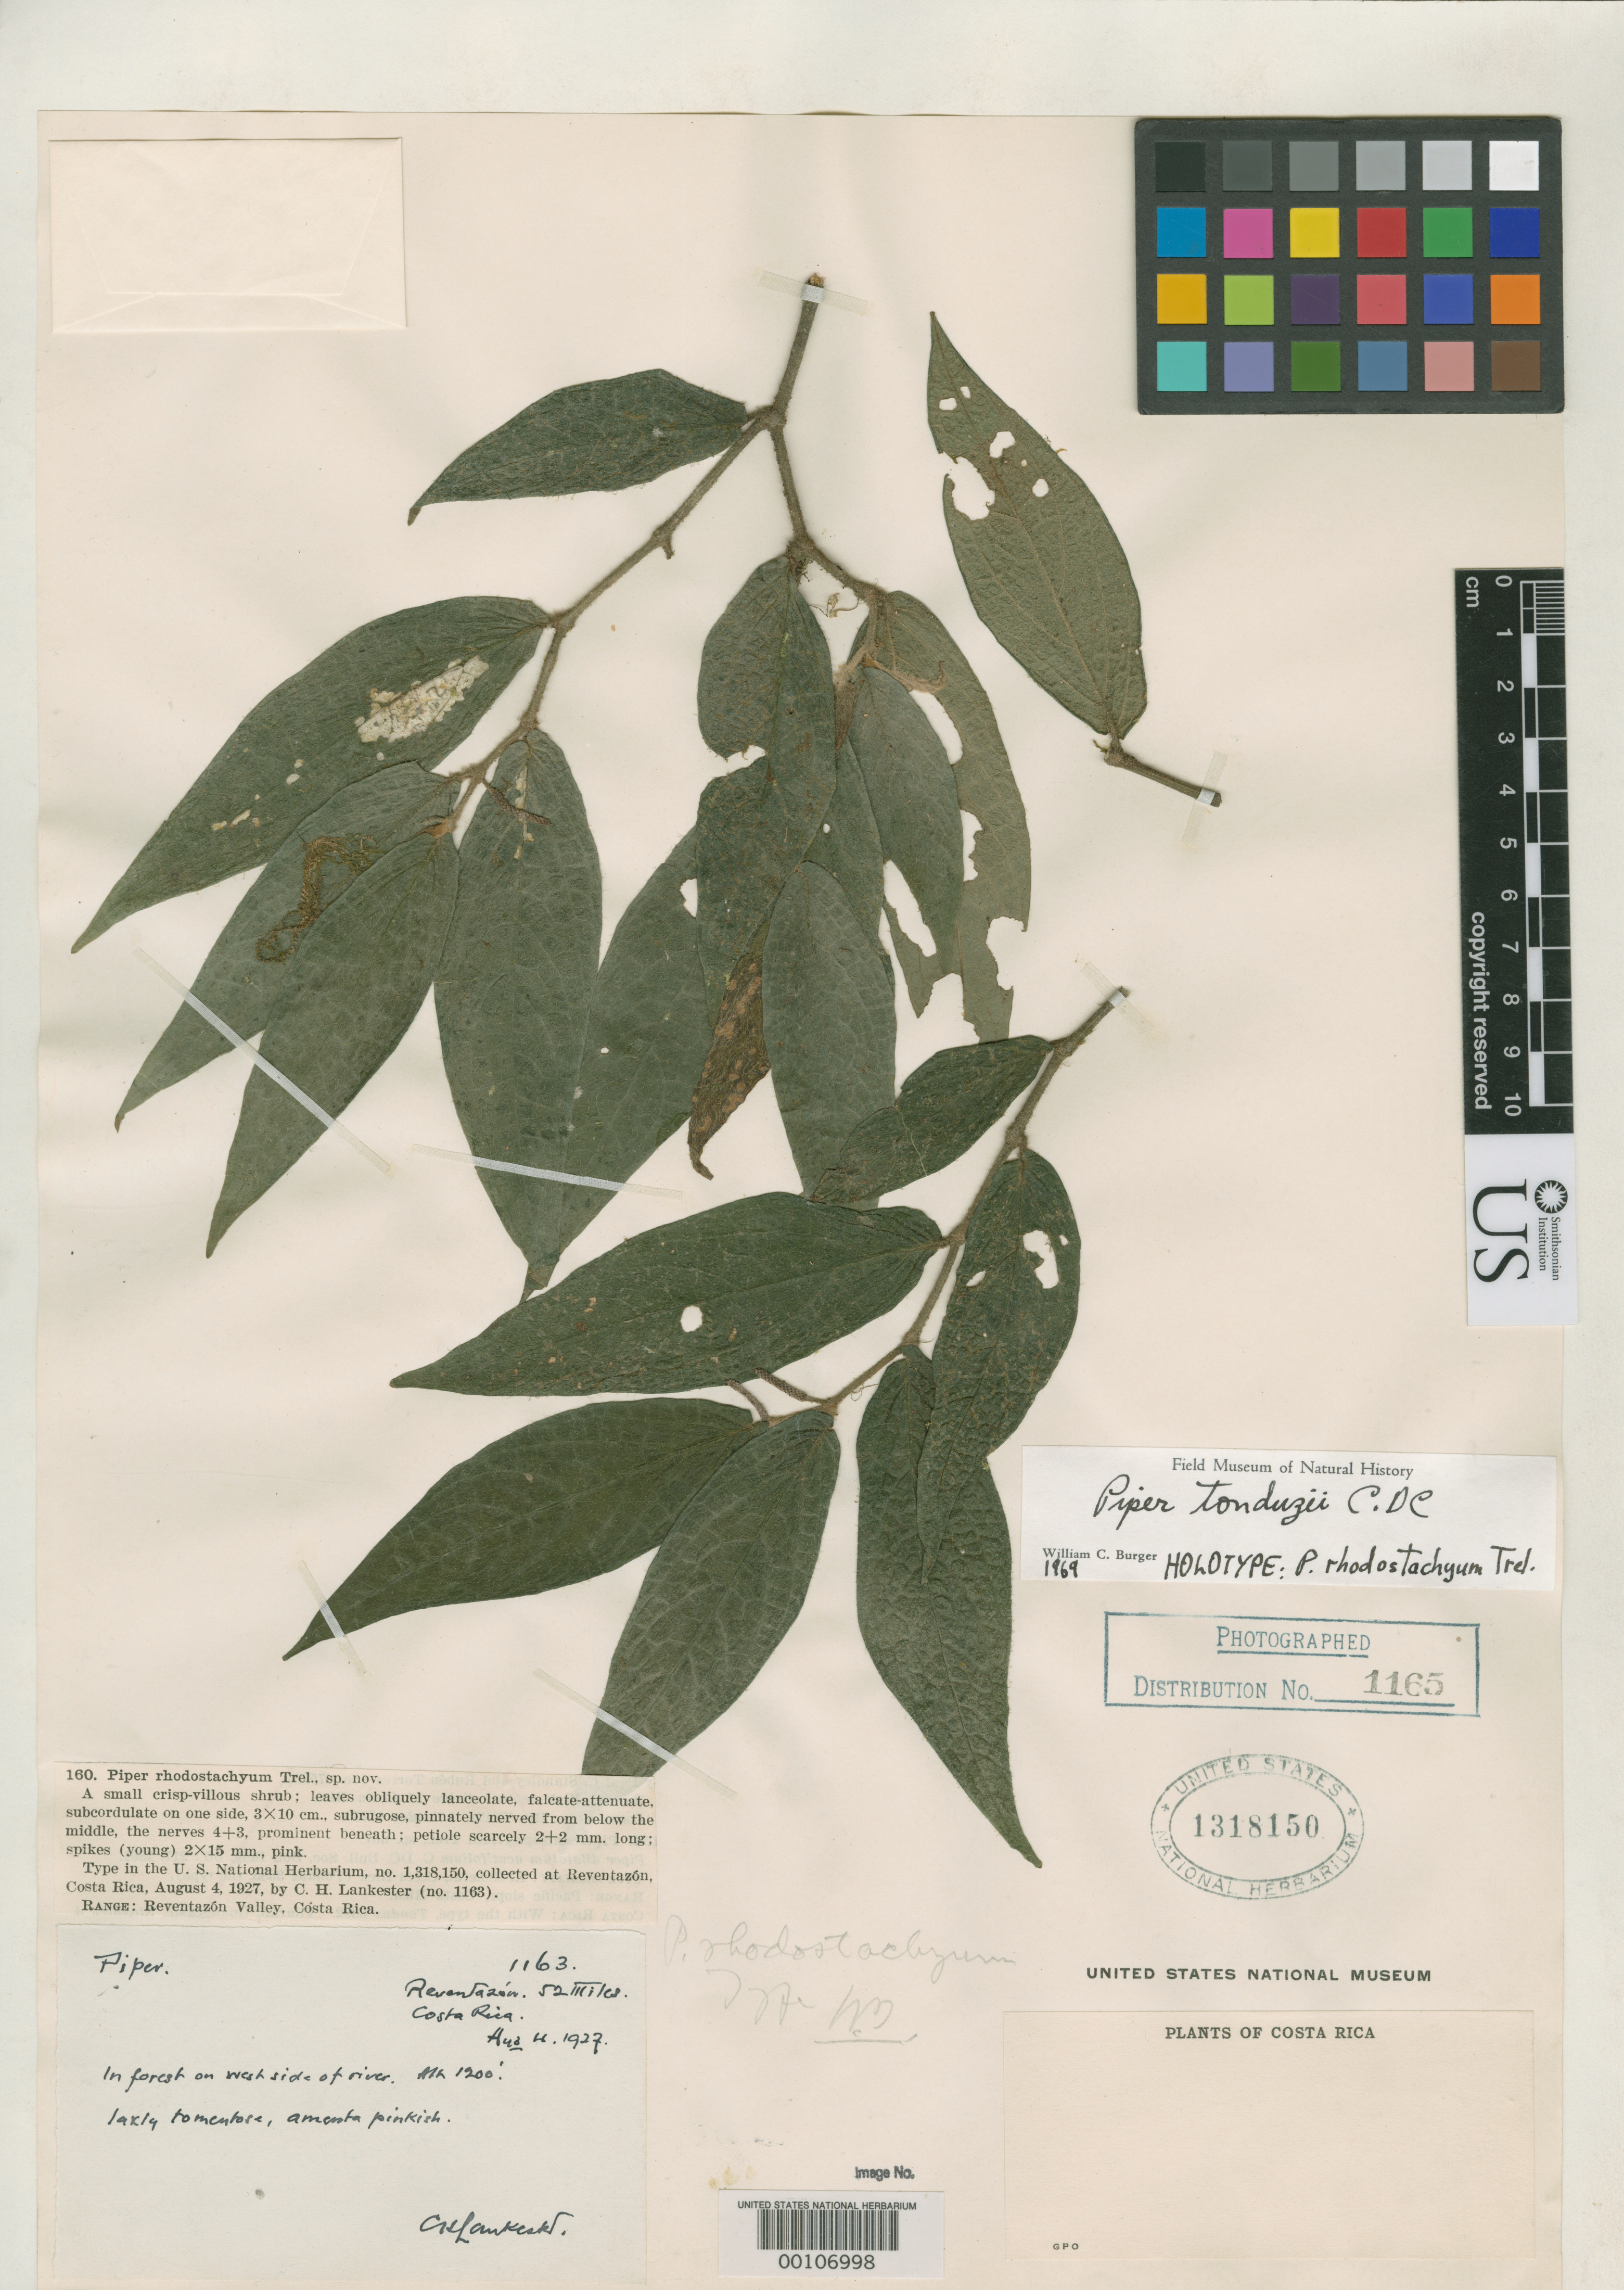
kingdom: Plantae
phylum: Tracheophyta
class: Magnoliopsida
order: Piperales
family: Piperaceae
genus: Piper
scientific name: Piper rhodostachyum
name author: Trel.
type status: Holotype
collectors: C. H. Lankester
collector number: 1163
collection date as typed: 04 Aug 1927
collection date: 1927-08-04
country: Costa Rica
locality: Reventazon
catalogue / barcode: US 1318150